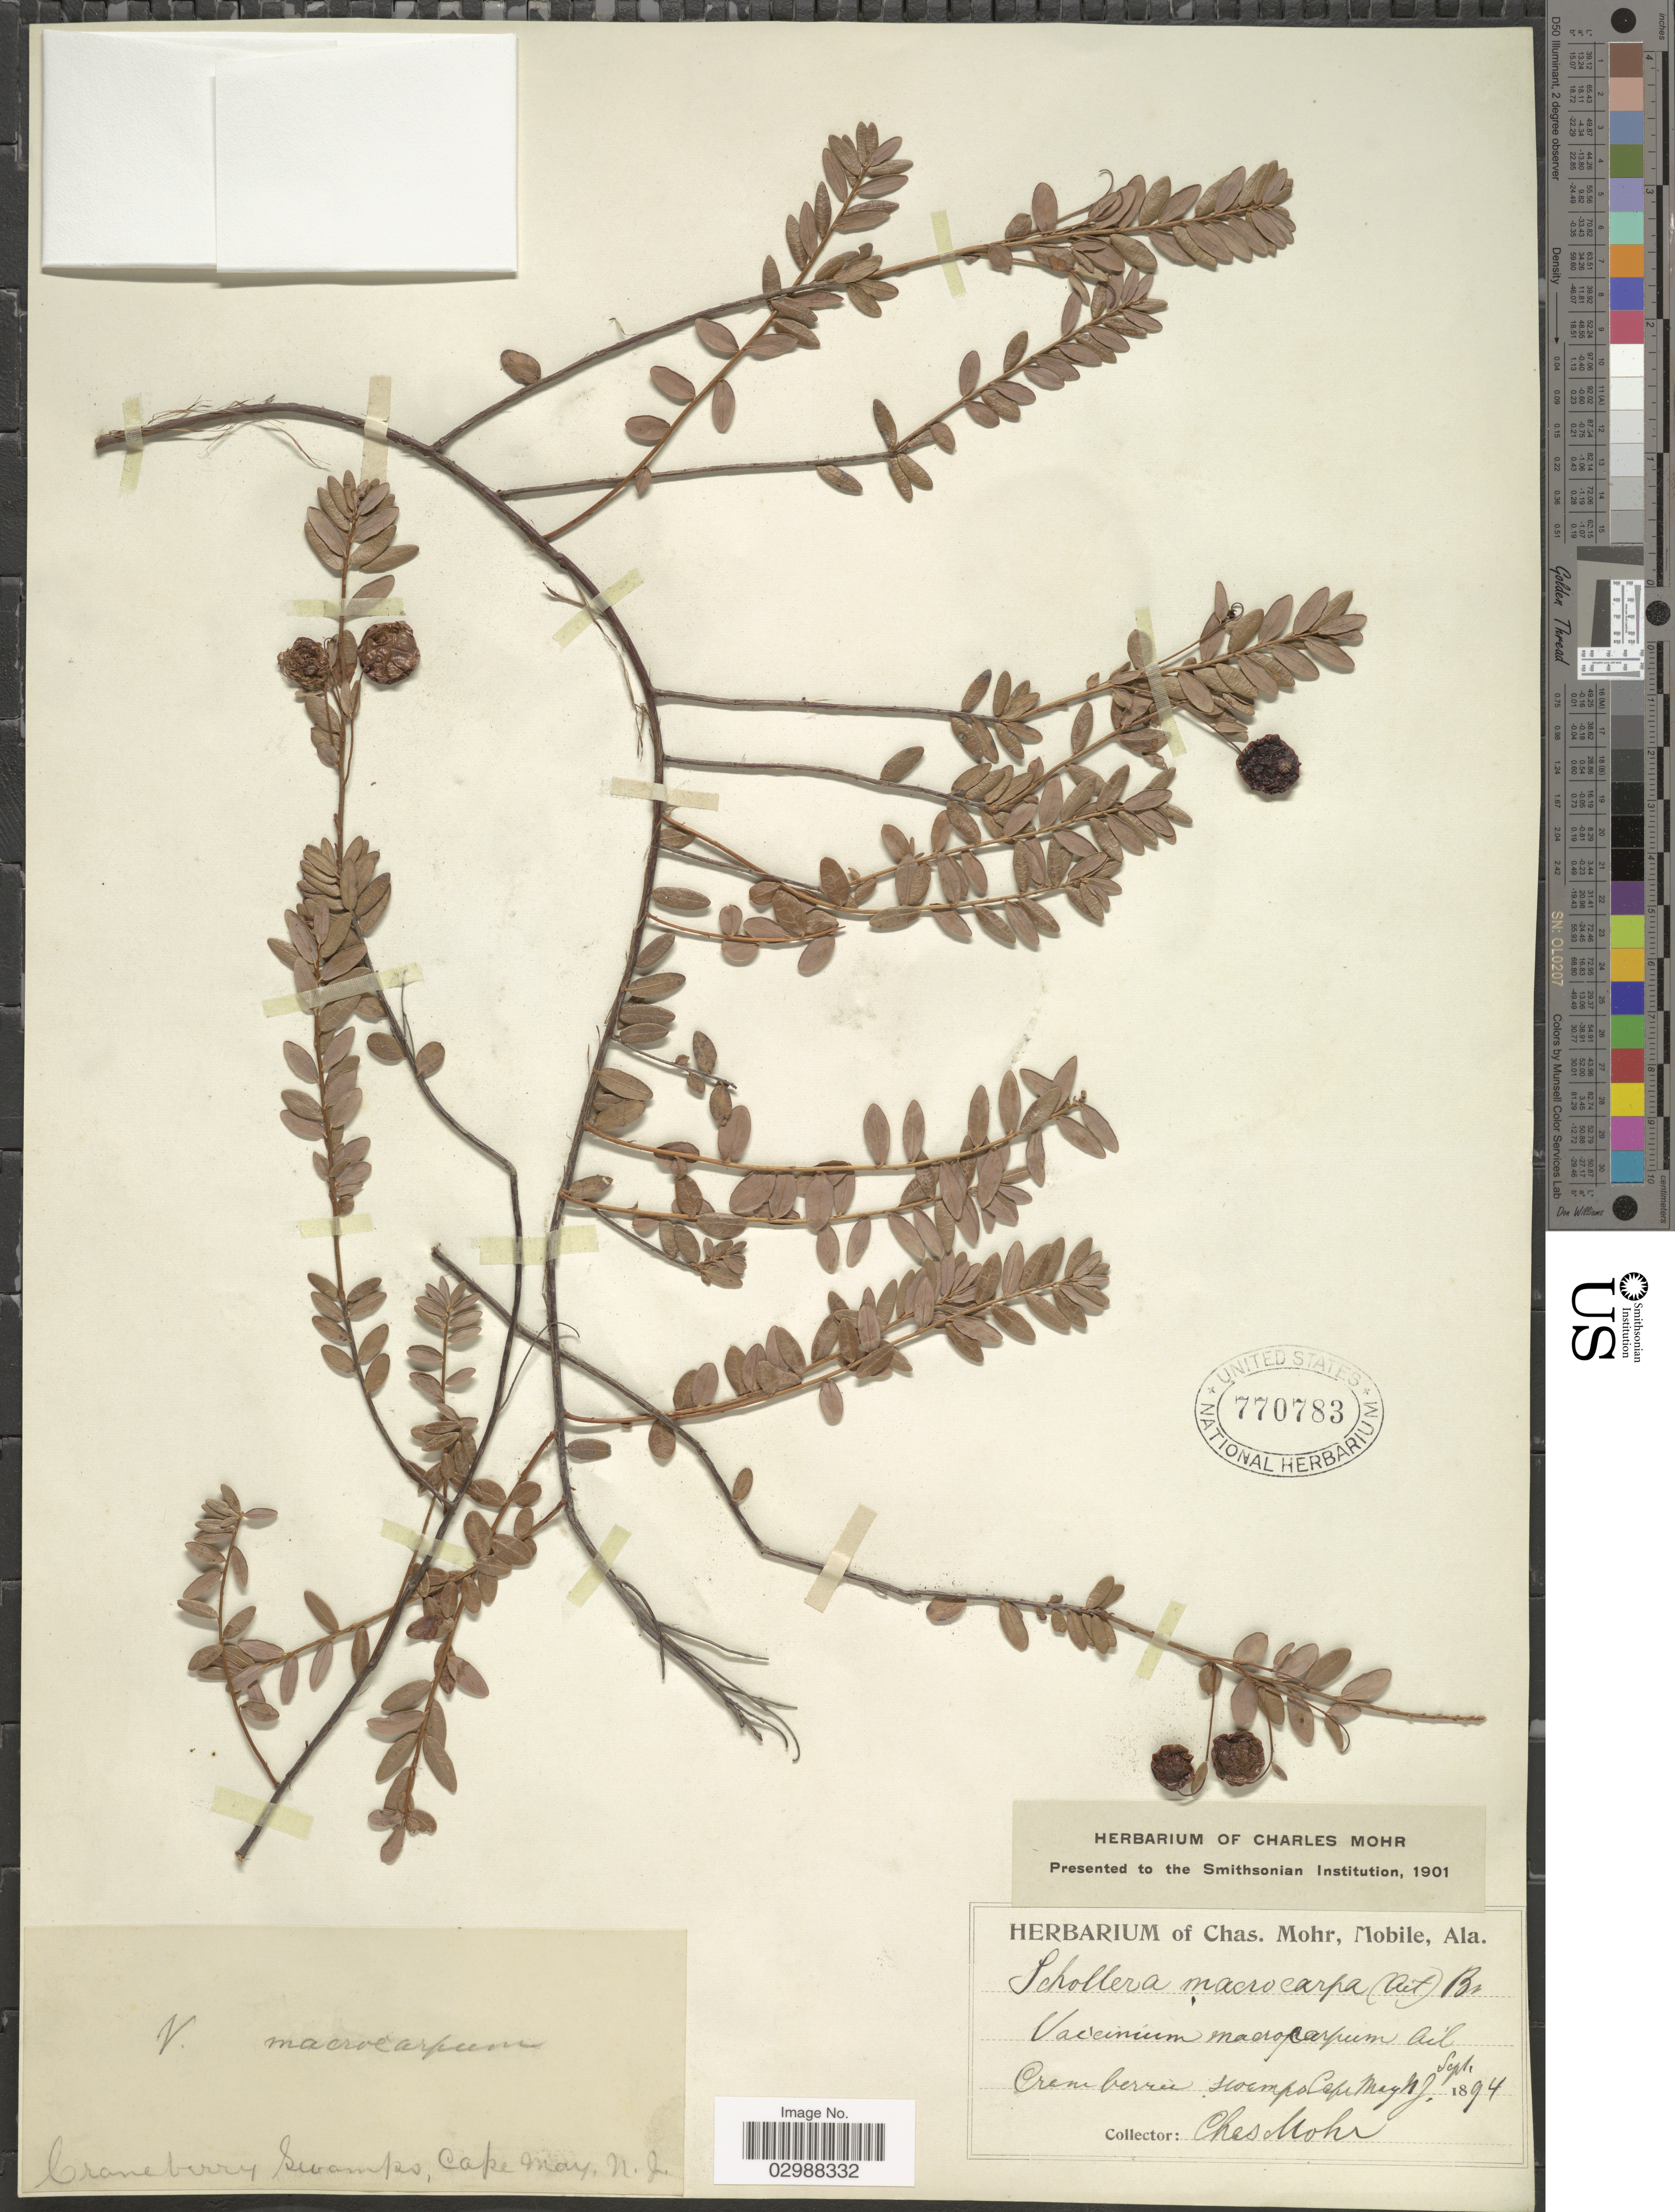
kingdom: Plantae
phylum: Tracheophyta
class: Magnoliopsida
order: Ericales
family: Ericaceae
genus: Vaccinium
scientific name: Vaccinium macrocarpon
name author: Aiton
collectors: Mohr, C. T. (herbarium)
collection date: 1894-09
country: United States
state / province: New Jersey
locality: Craneberry Swamps, Cape May.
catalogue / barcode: US 770783